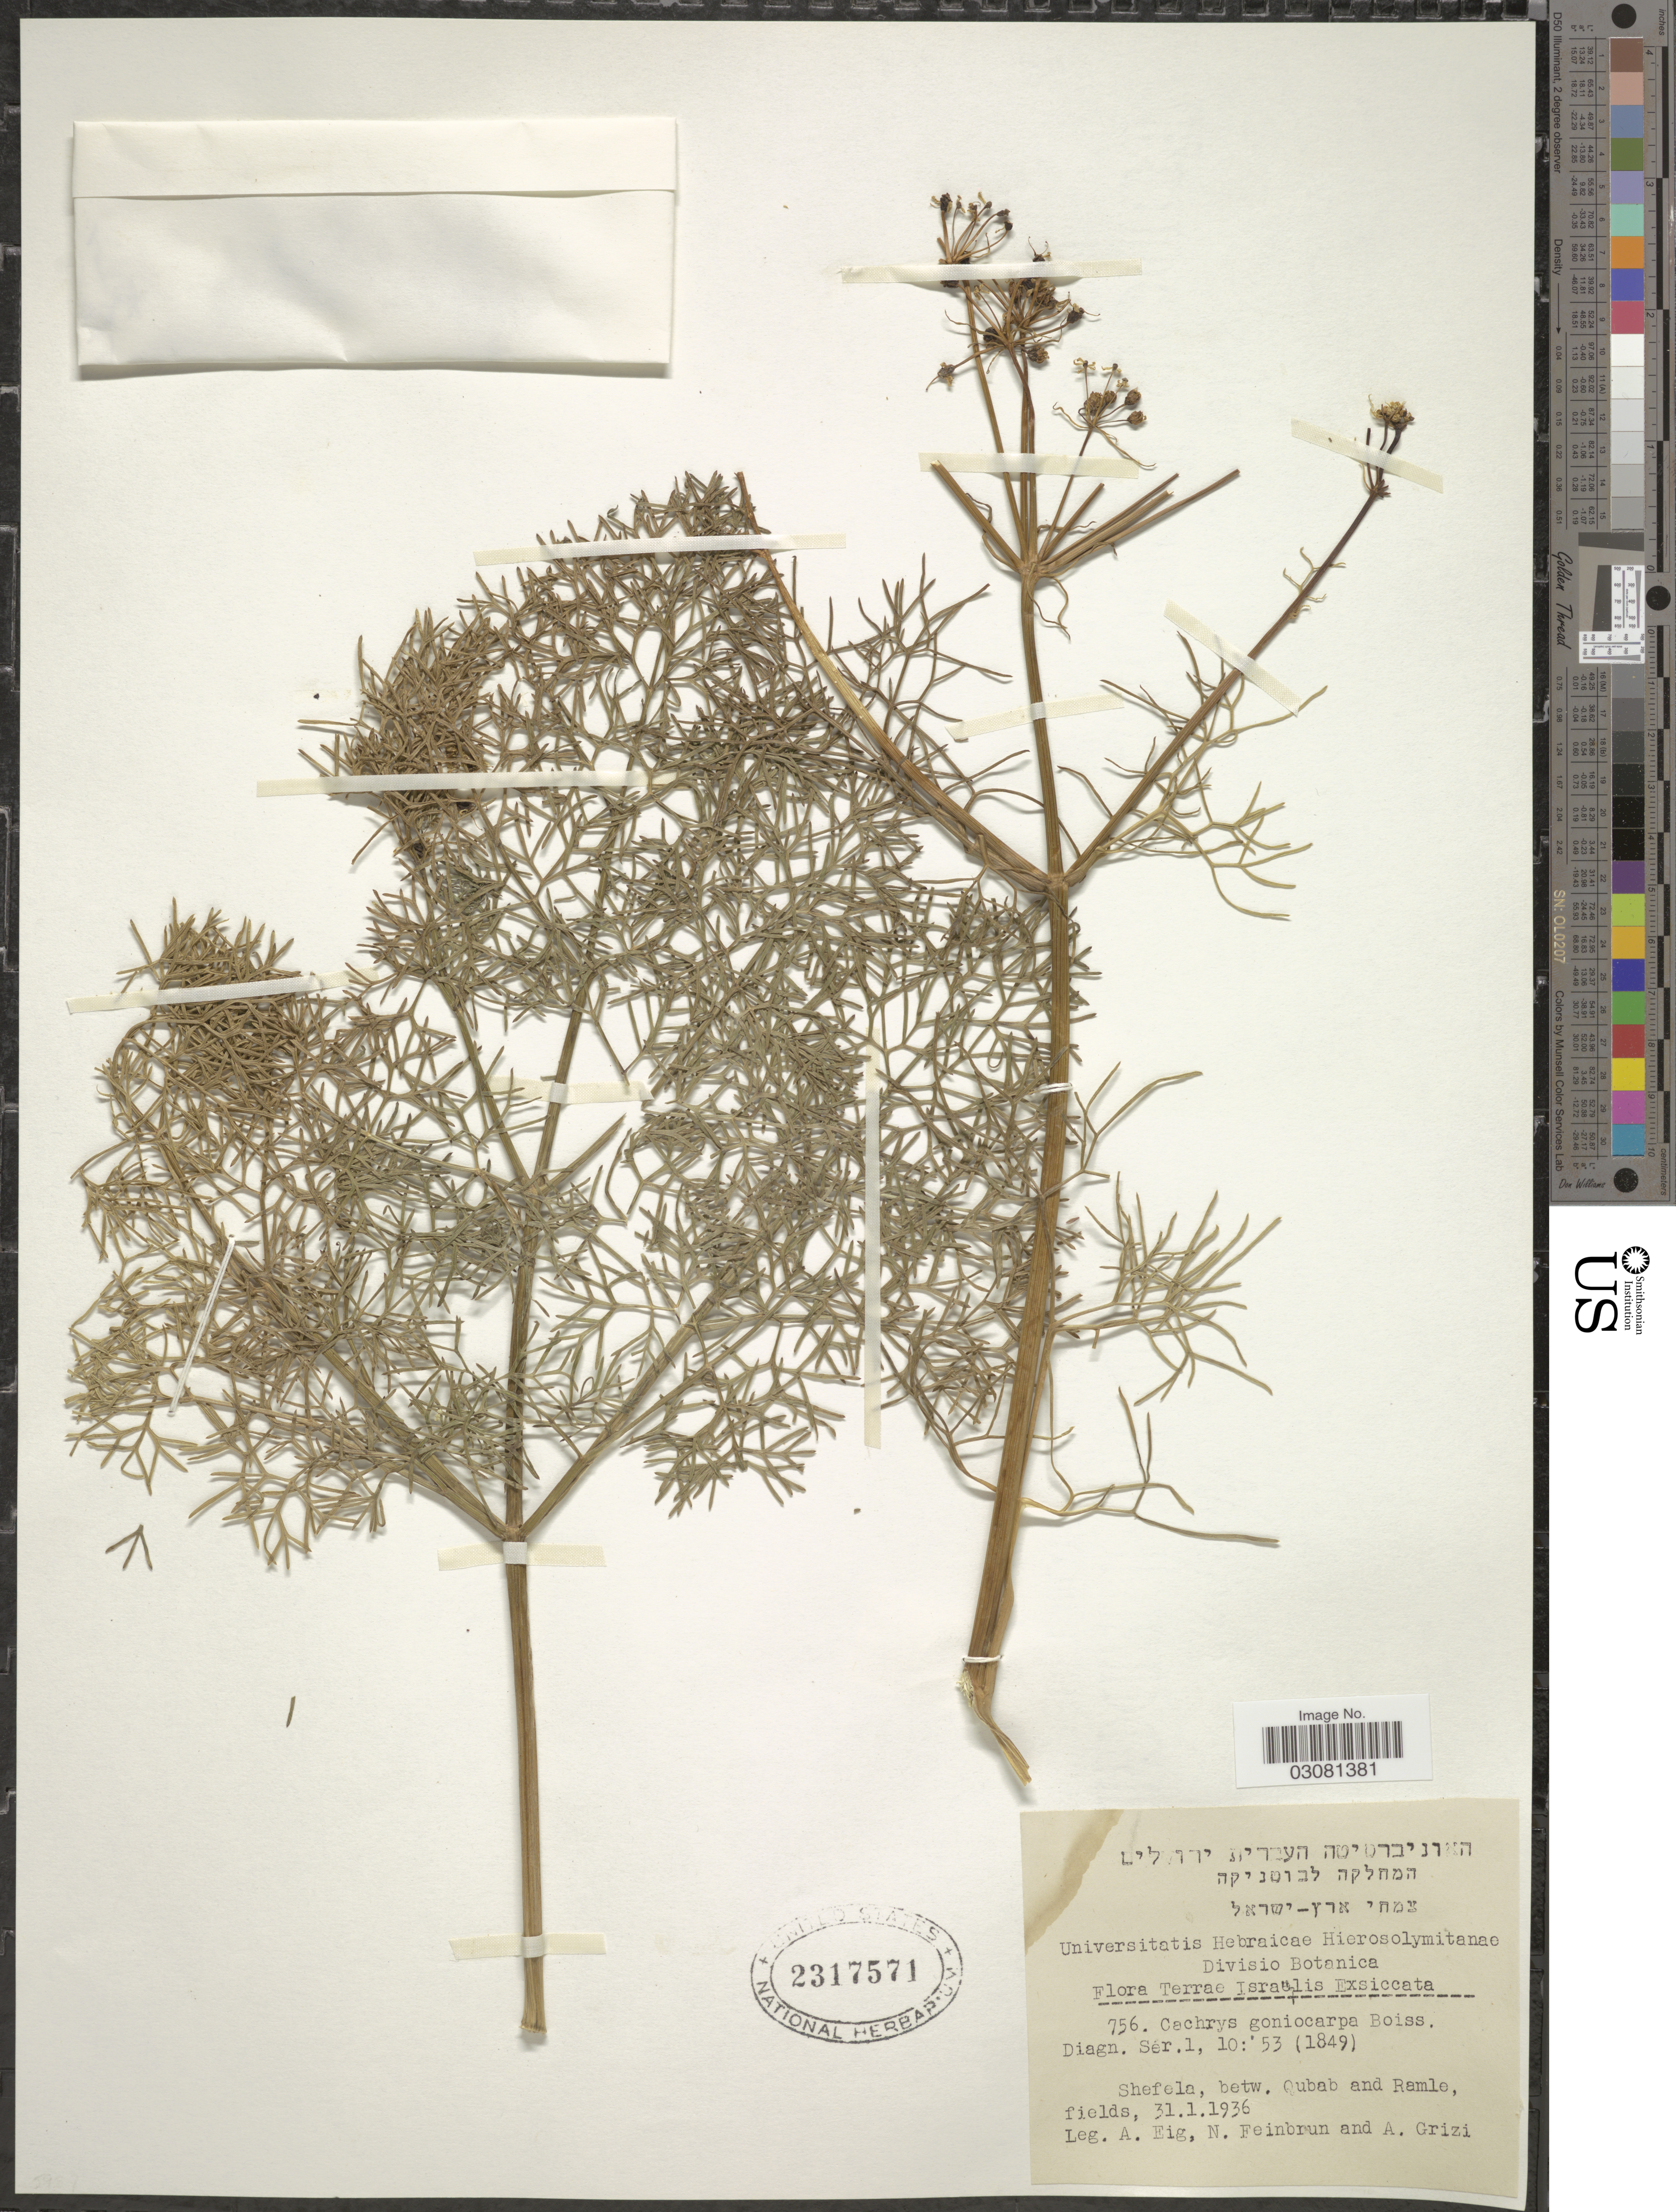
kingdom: Plantae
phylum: Tracheophyta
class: Magnoliopsida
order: Apiales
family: Apiaceae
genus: Cachrys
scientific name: Cachrys goniocarpa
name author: Boiss.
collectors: A. Eig, N. Feinbrun & A. Grizi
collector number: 756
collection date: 1936-01-31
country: Israel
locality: Terrae Israëlis. Shefela, betw. Qubab and Ramle, fields.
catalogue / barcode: US 2317571